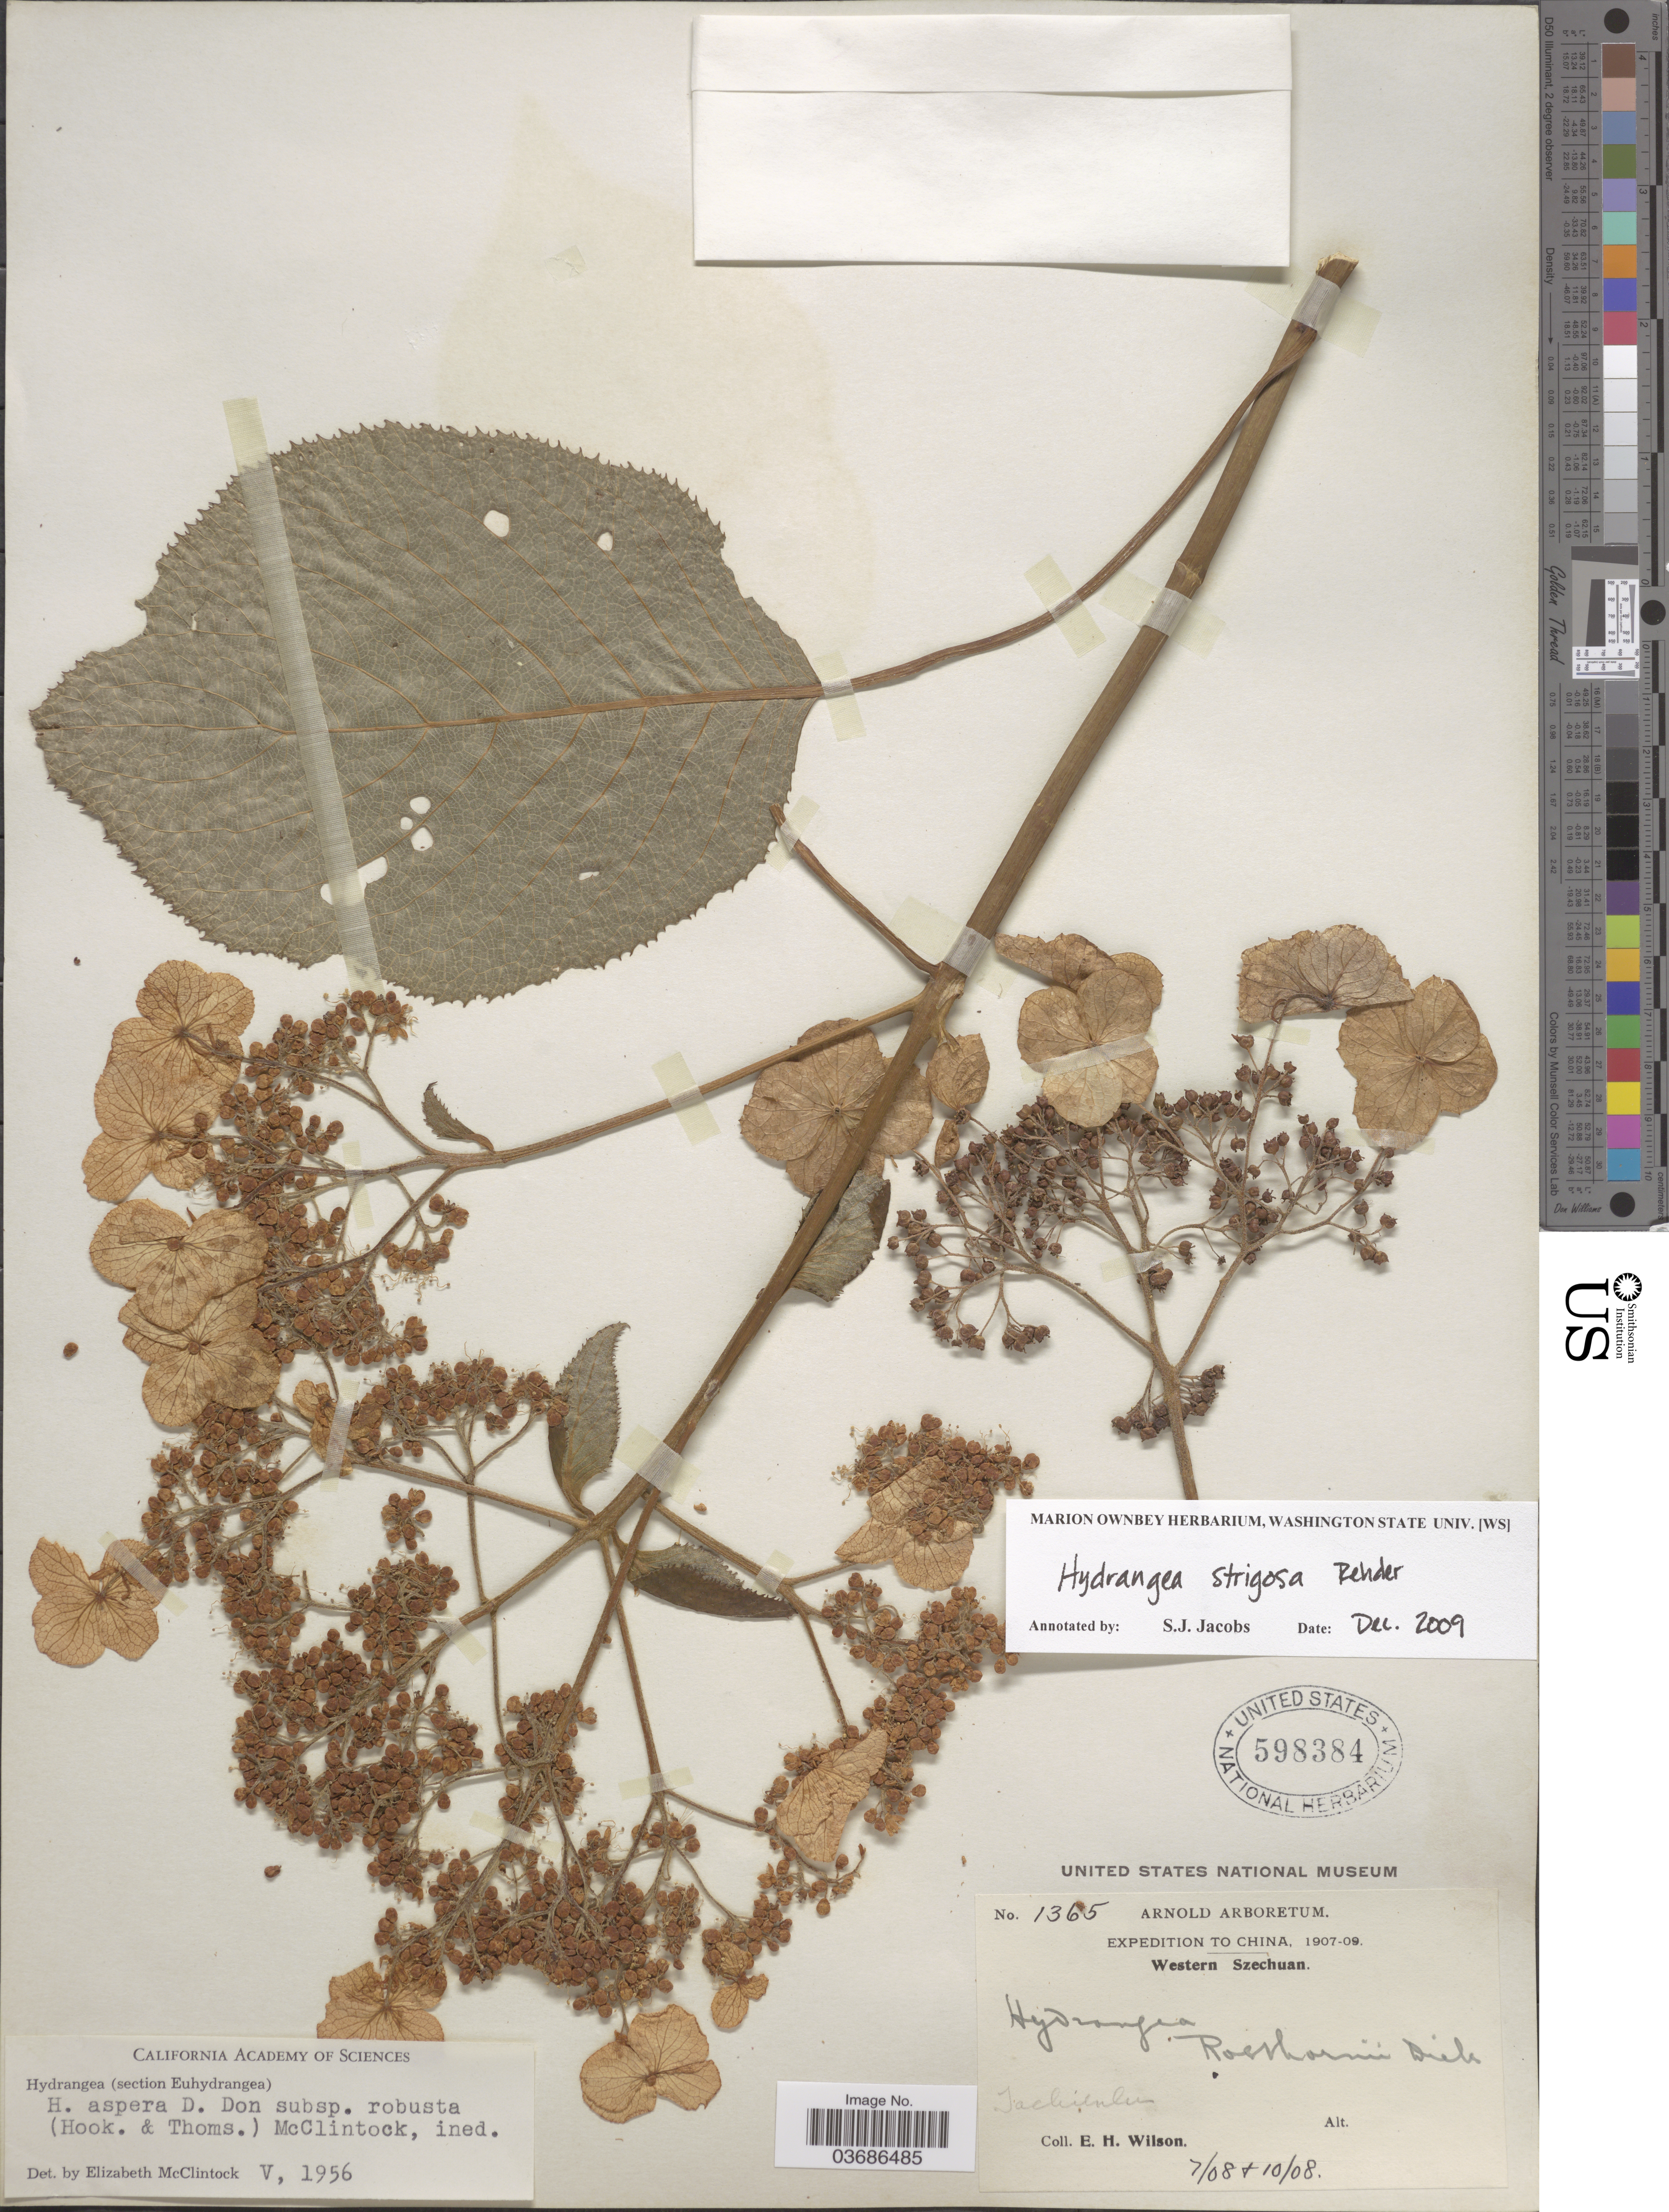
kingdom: Plantae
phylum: Tracheophyta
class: Magnoliopsida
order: Cornales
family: Hydrangeaceae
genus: Hydrangea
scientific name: Hydrangea strigosa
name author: Rehder in Sarg.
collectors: E. Wilson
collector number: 1365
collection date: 1908-07/1908-10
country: China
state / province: Sichuan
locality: Expedition to China, 1907-09. Western Szechuan.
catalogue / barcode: US 598384